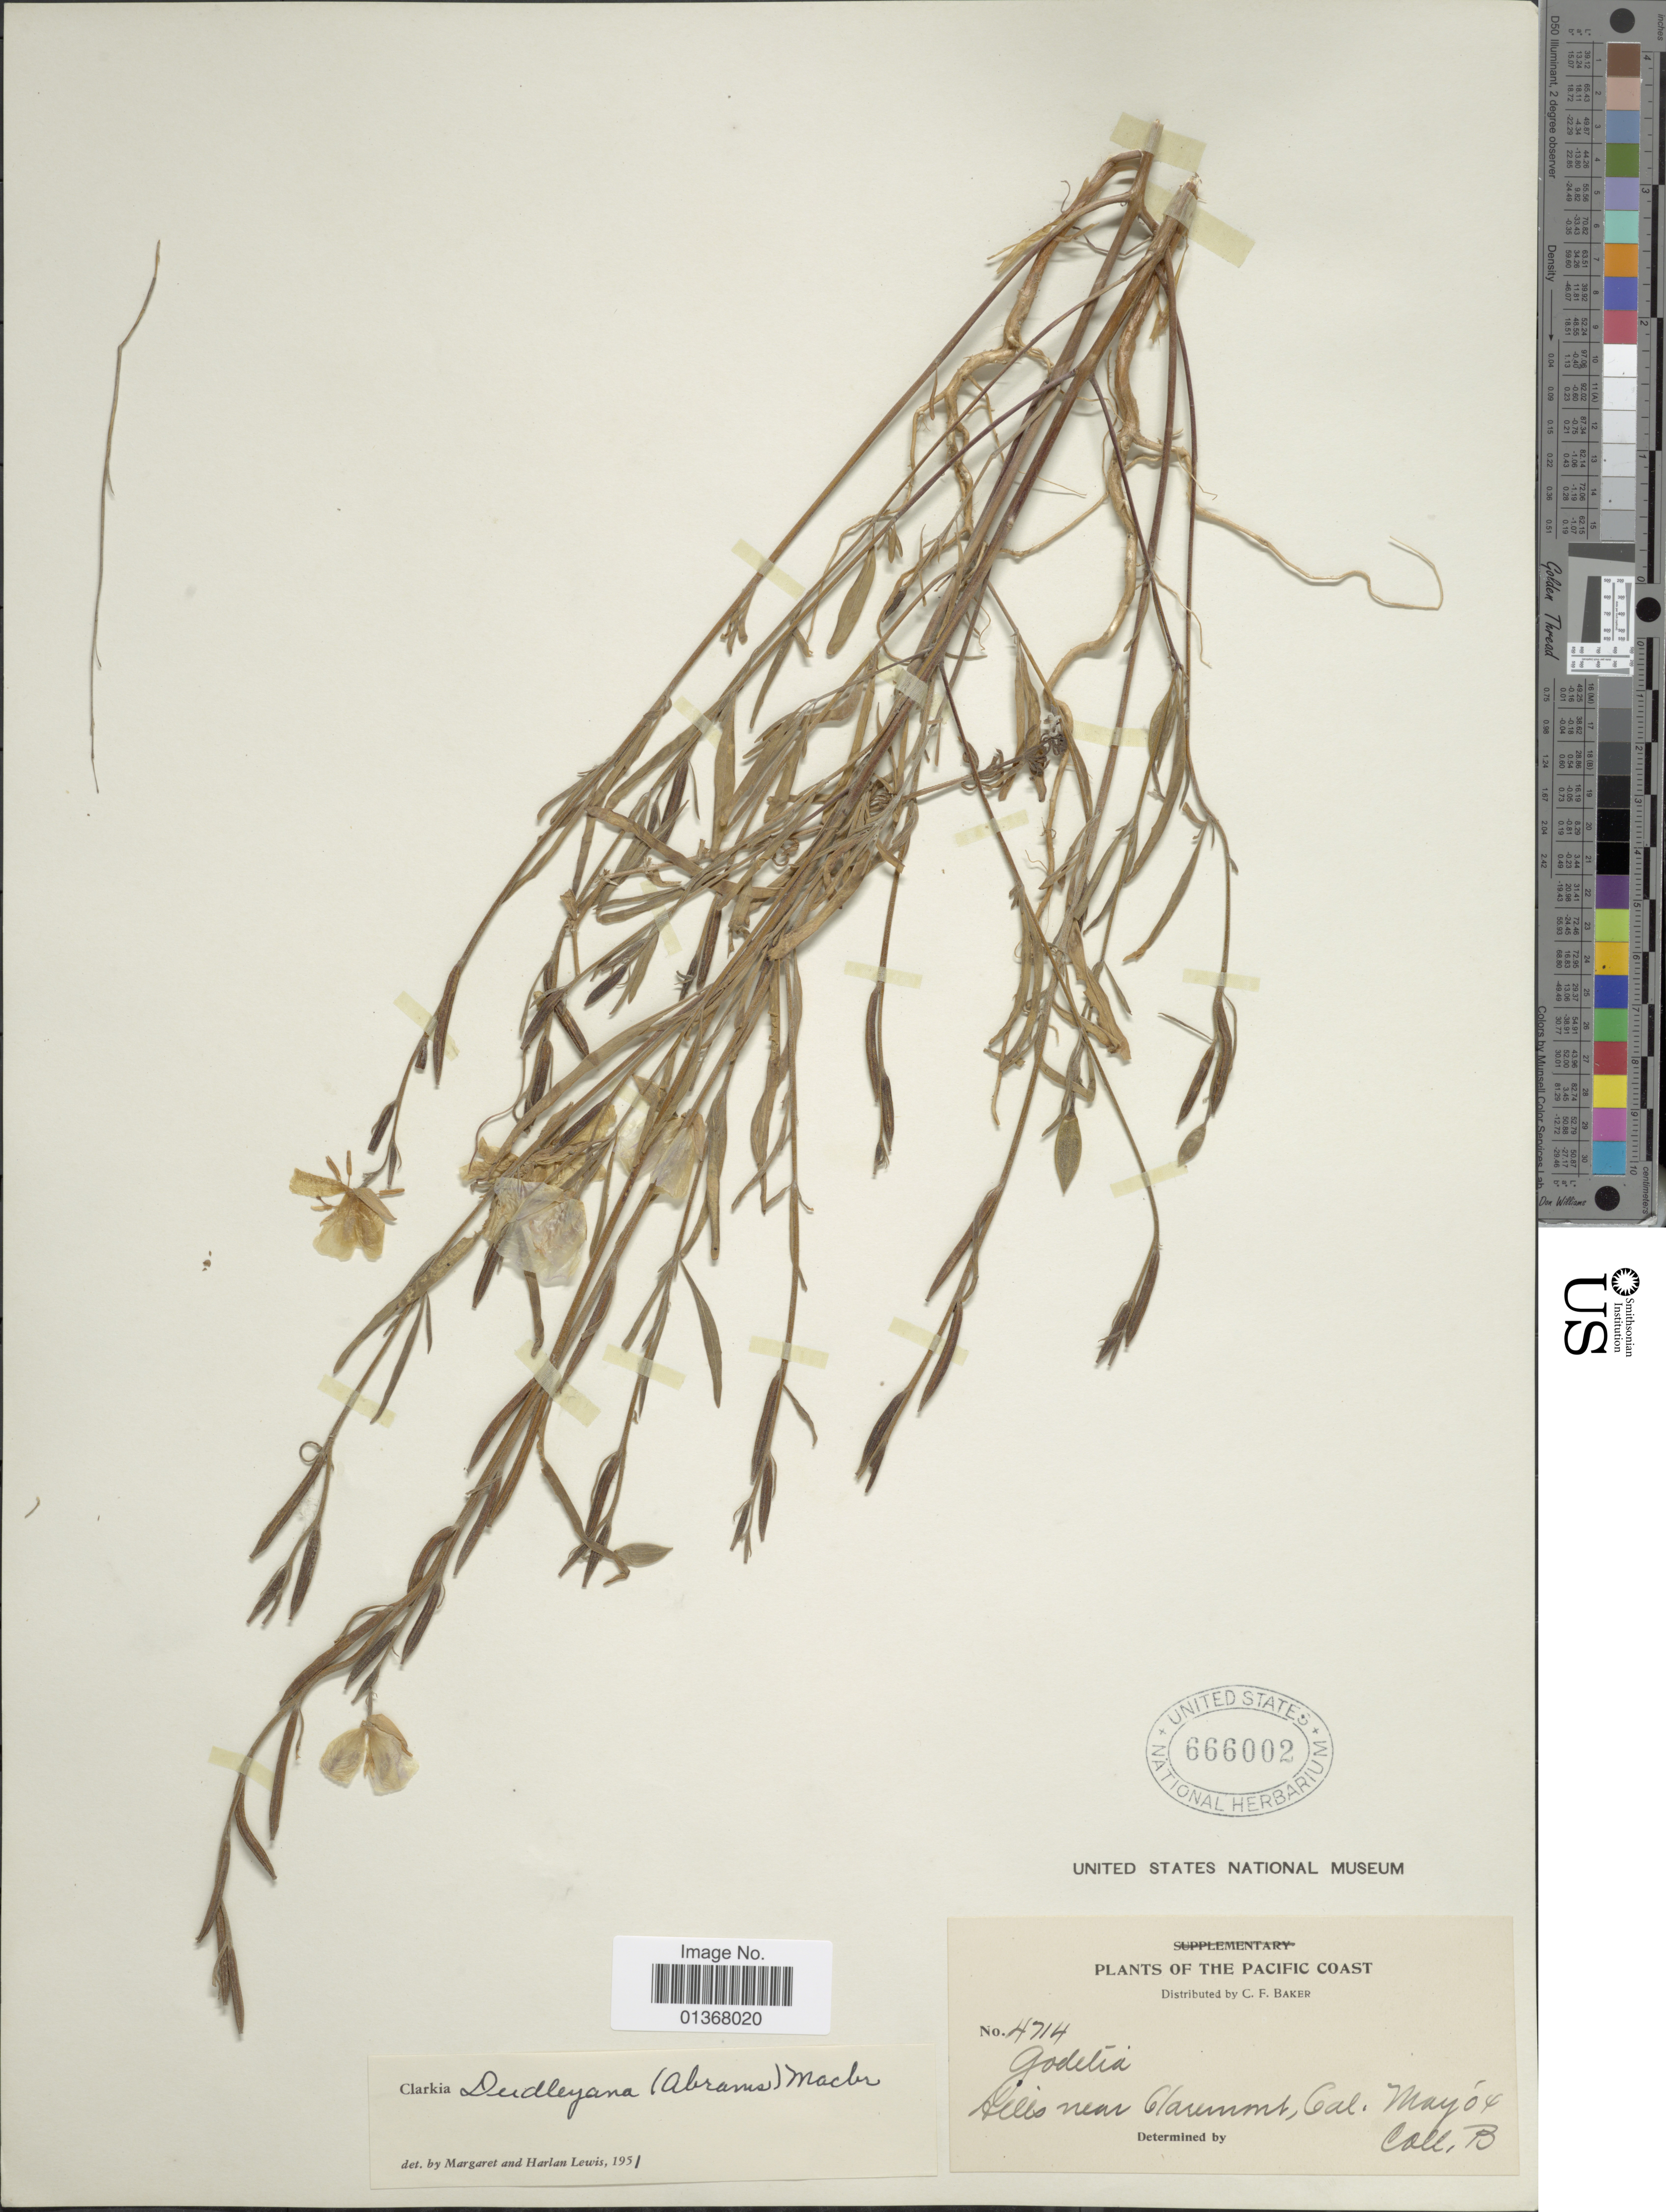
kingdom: Plantae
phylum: Tracheophyta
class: Magnoliopsida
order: Myrtales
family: Onagraceae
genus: Clarkia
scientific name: Clarkia dudleyana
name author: (Abrams) J.F. Macbr.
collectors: C. F. Baker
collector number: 4714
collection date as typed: Transcribed d/m/y: /5/4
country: United States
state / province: California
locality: Pacific Coast, Hills near Claremont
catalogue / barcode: US 666002